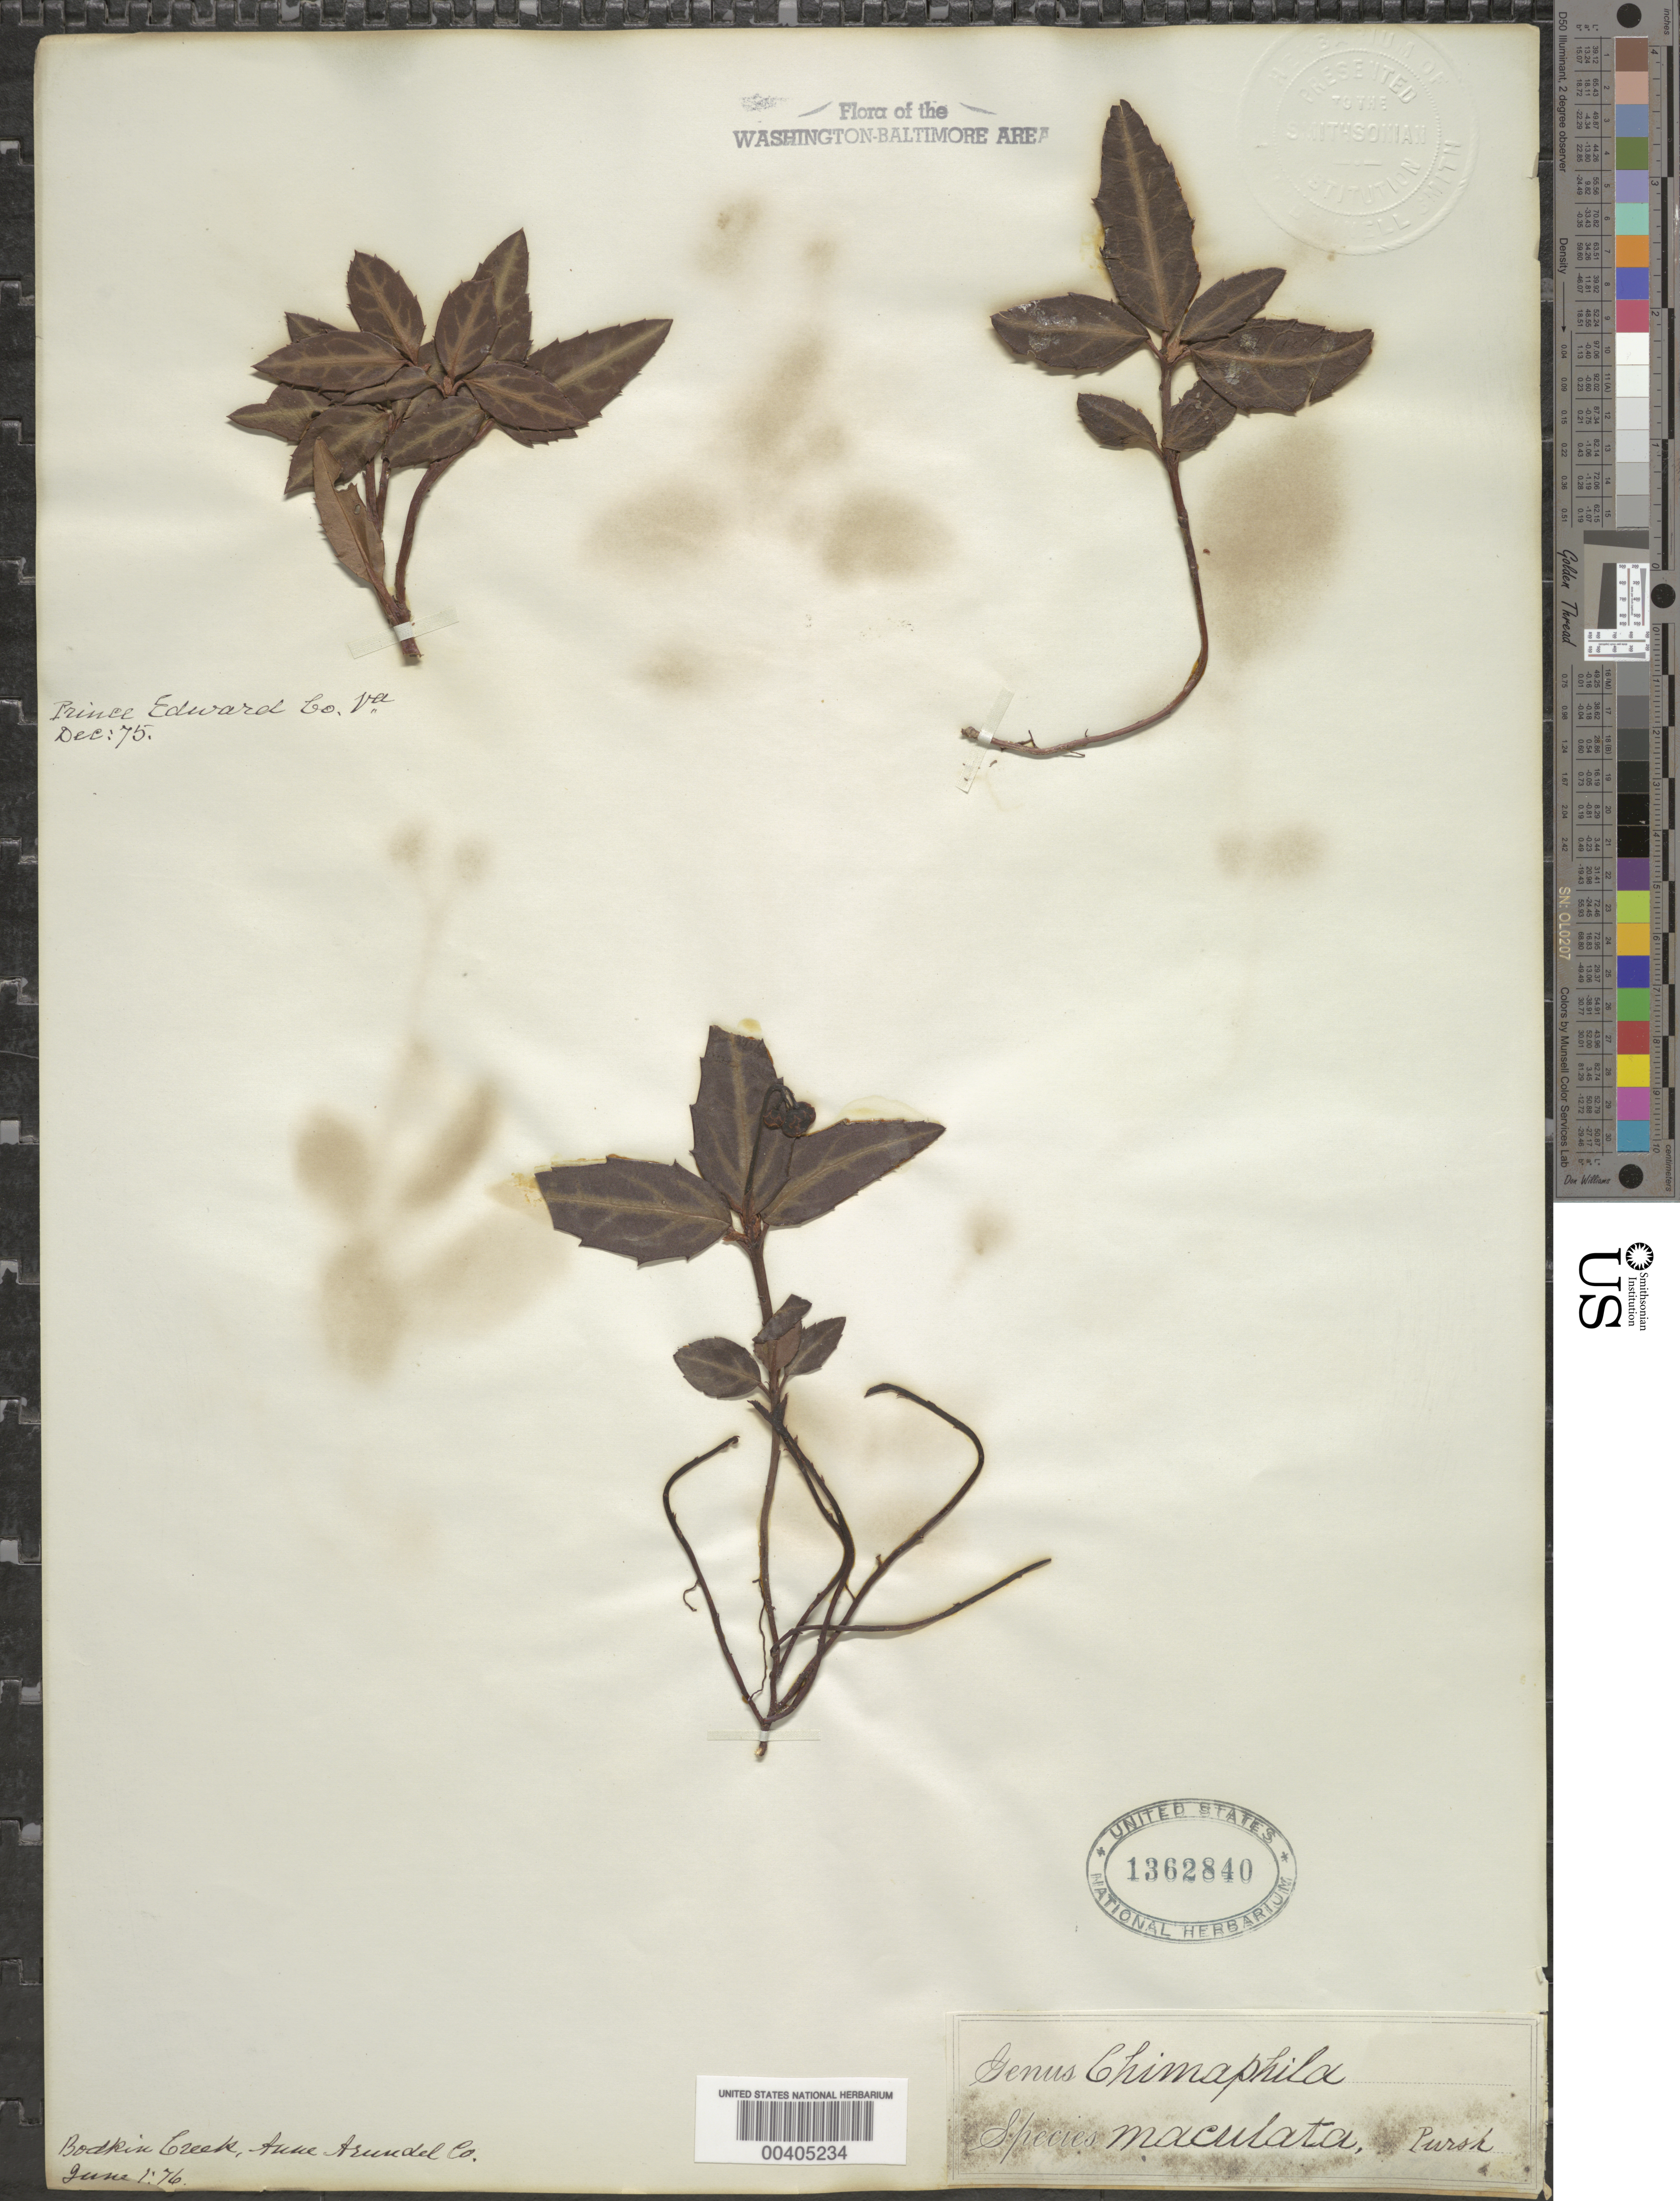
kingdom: Plantae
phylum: Tracheophyta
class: Magnoliopsida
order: Ericales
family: Ericaceae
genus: Chimaphila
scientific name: Chimaphila maculata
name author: (L.) Pursh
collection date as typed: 01 Jun 1876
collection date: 1876-06-01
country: United States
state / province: Maryland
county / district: Anne Arundel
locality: Bodkin Creek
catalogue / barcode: US 1362840